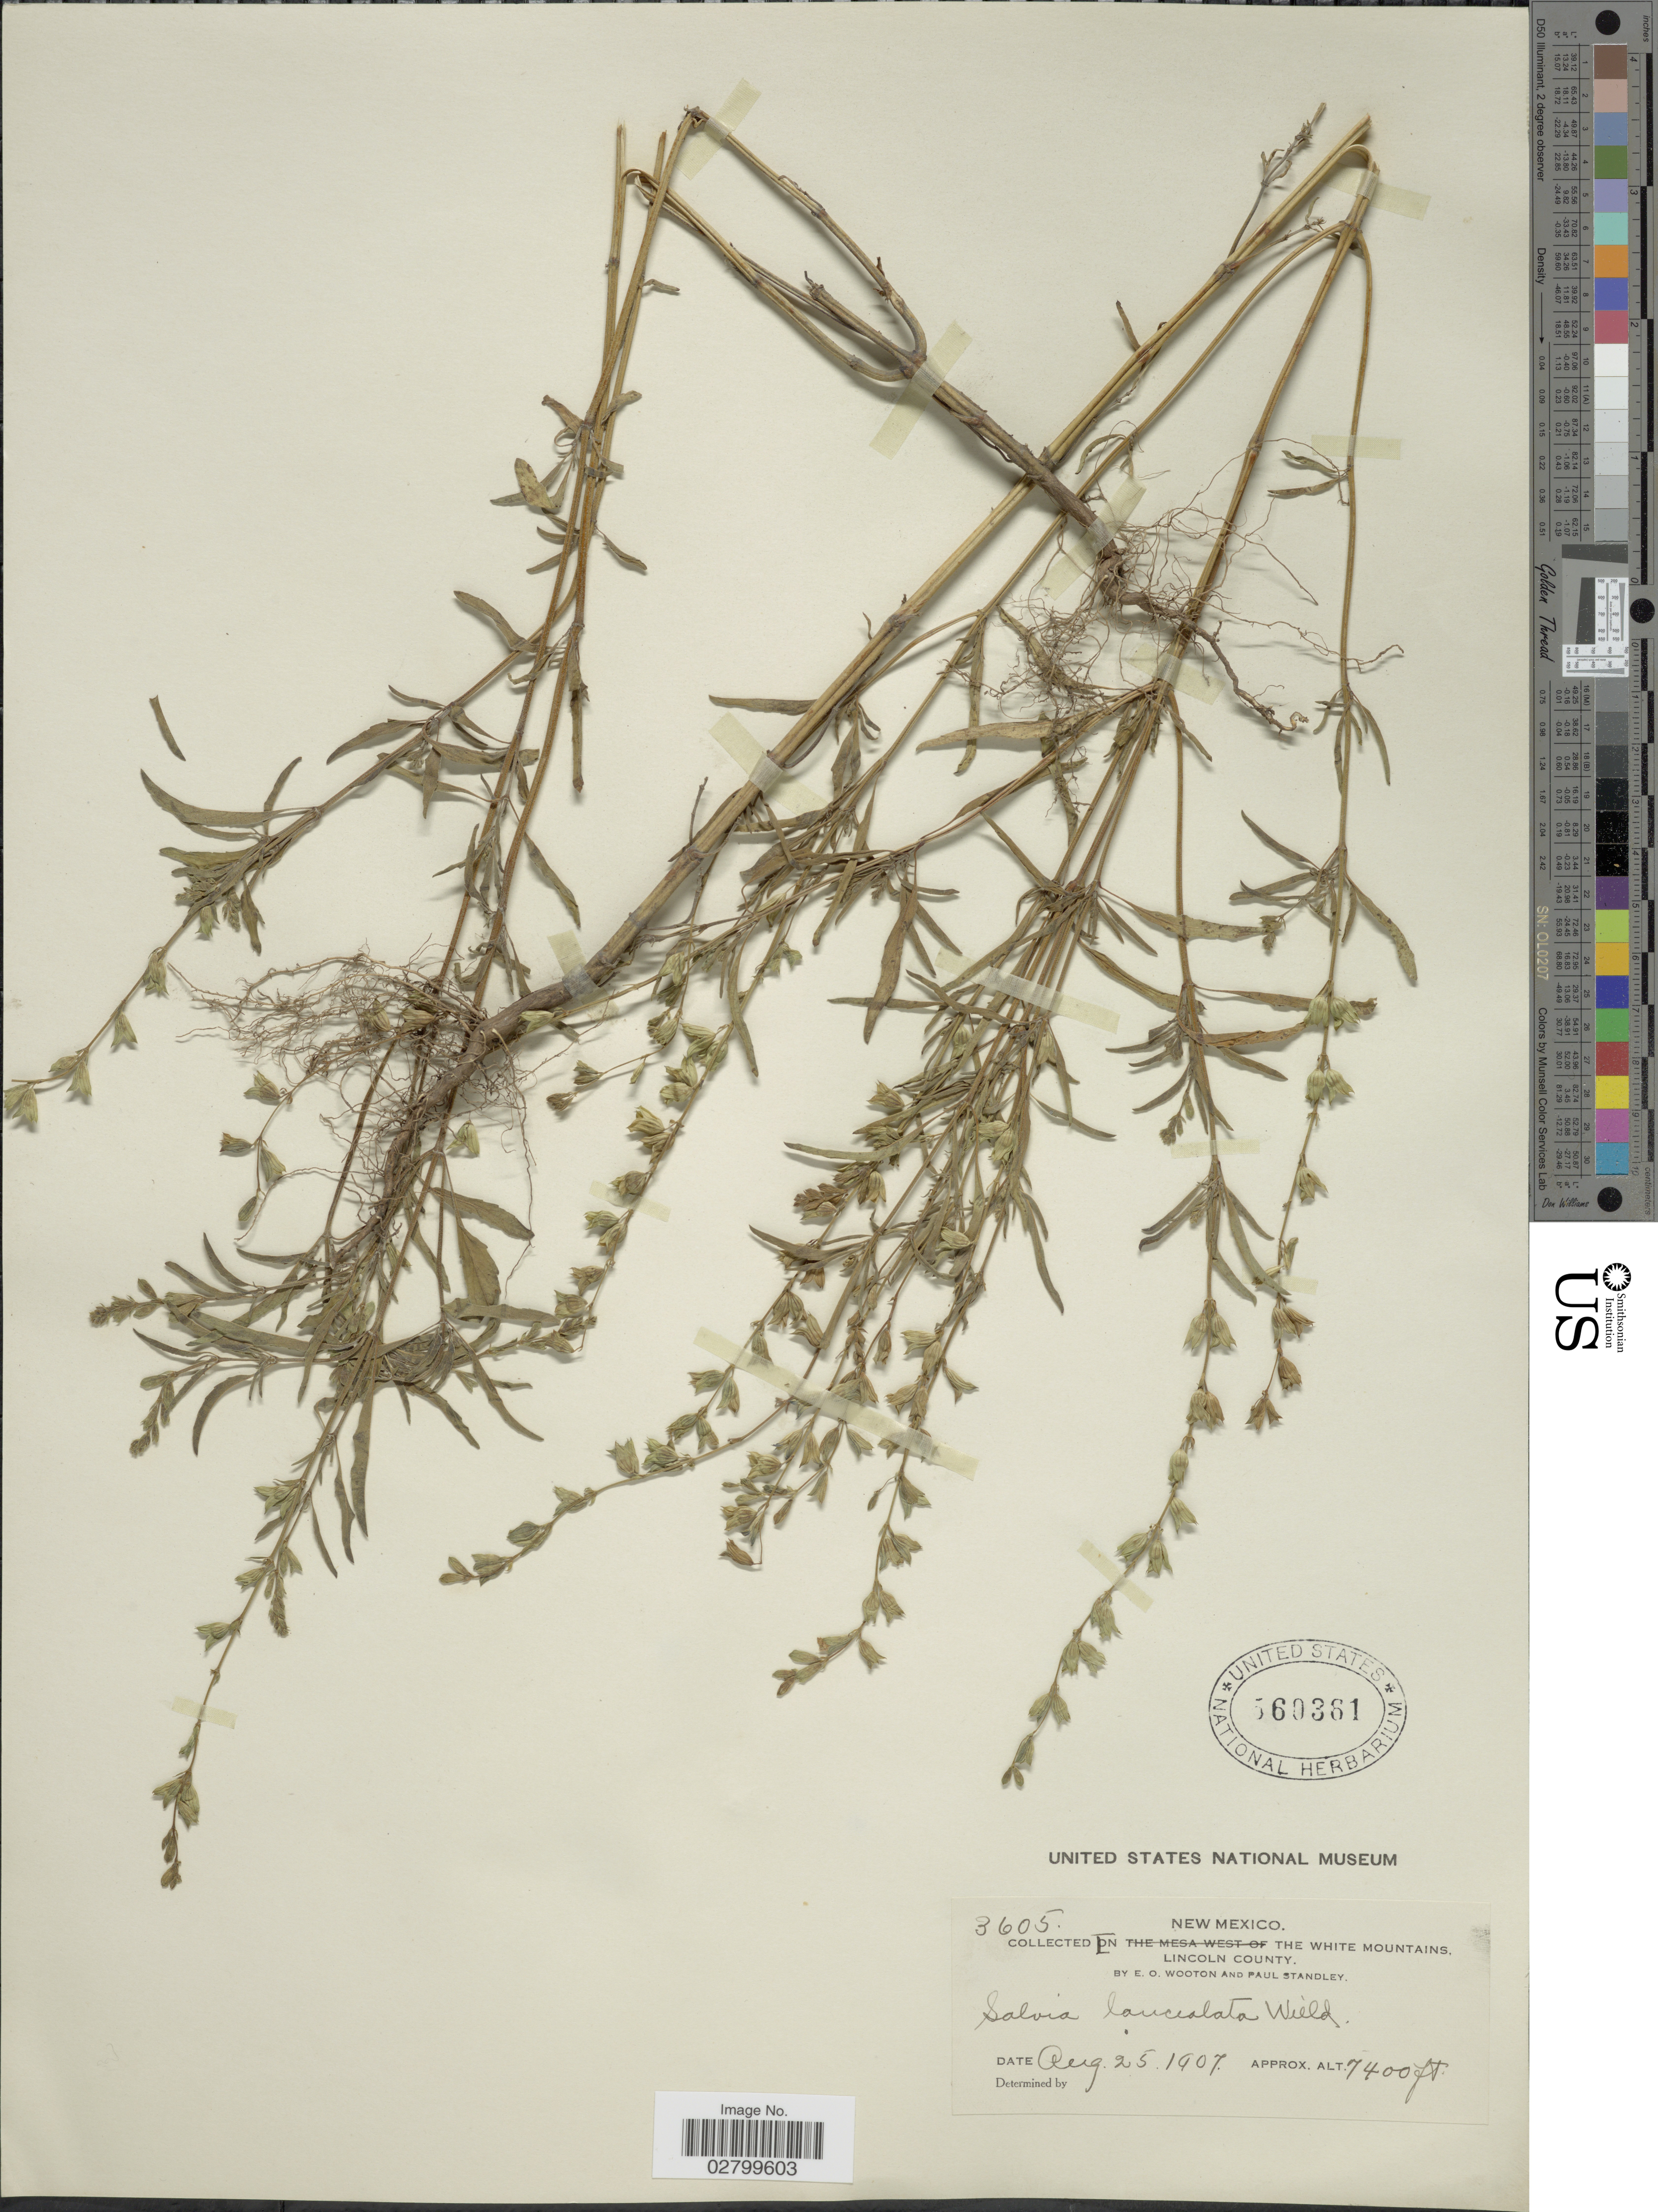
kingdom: Plantae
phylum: Tracheophyta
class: Magnoliopsida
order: Lamiales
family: Lamiaceae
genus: Salvia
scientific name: Salvia lanceolata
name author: Brouss.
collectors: E. O. Wooton & P. C. Standley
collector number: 3605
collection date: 1907-08-25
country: United States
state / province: New Mexico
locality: In the White Mountains, Lincoln County.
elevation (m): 2256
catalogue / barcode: US 560361